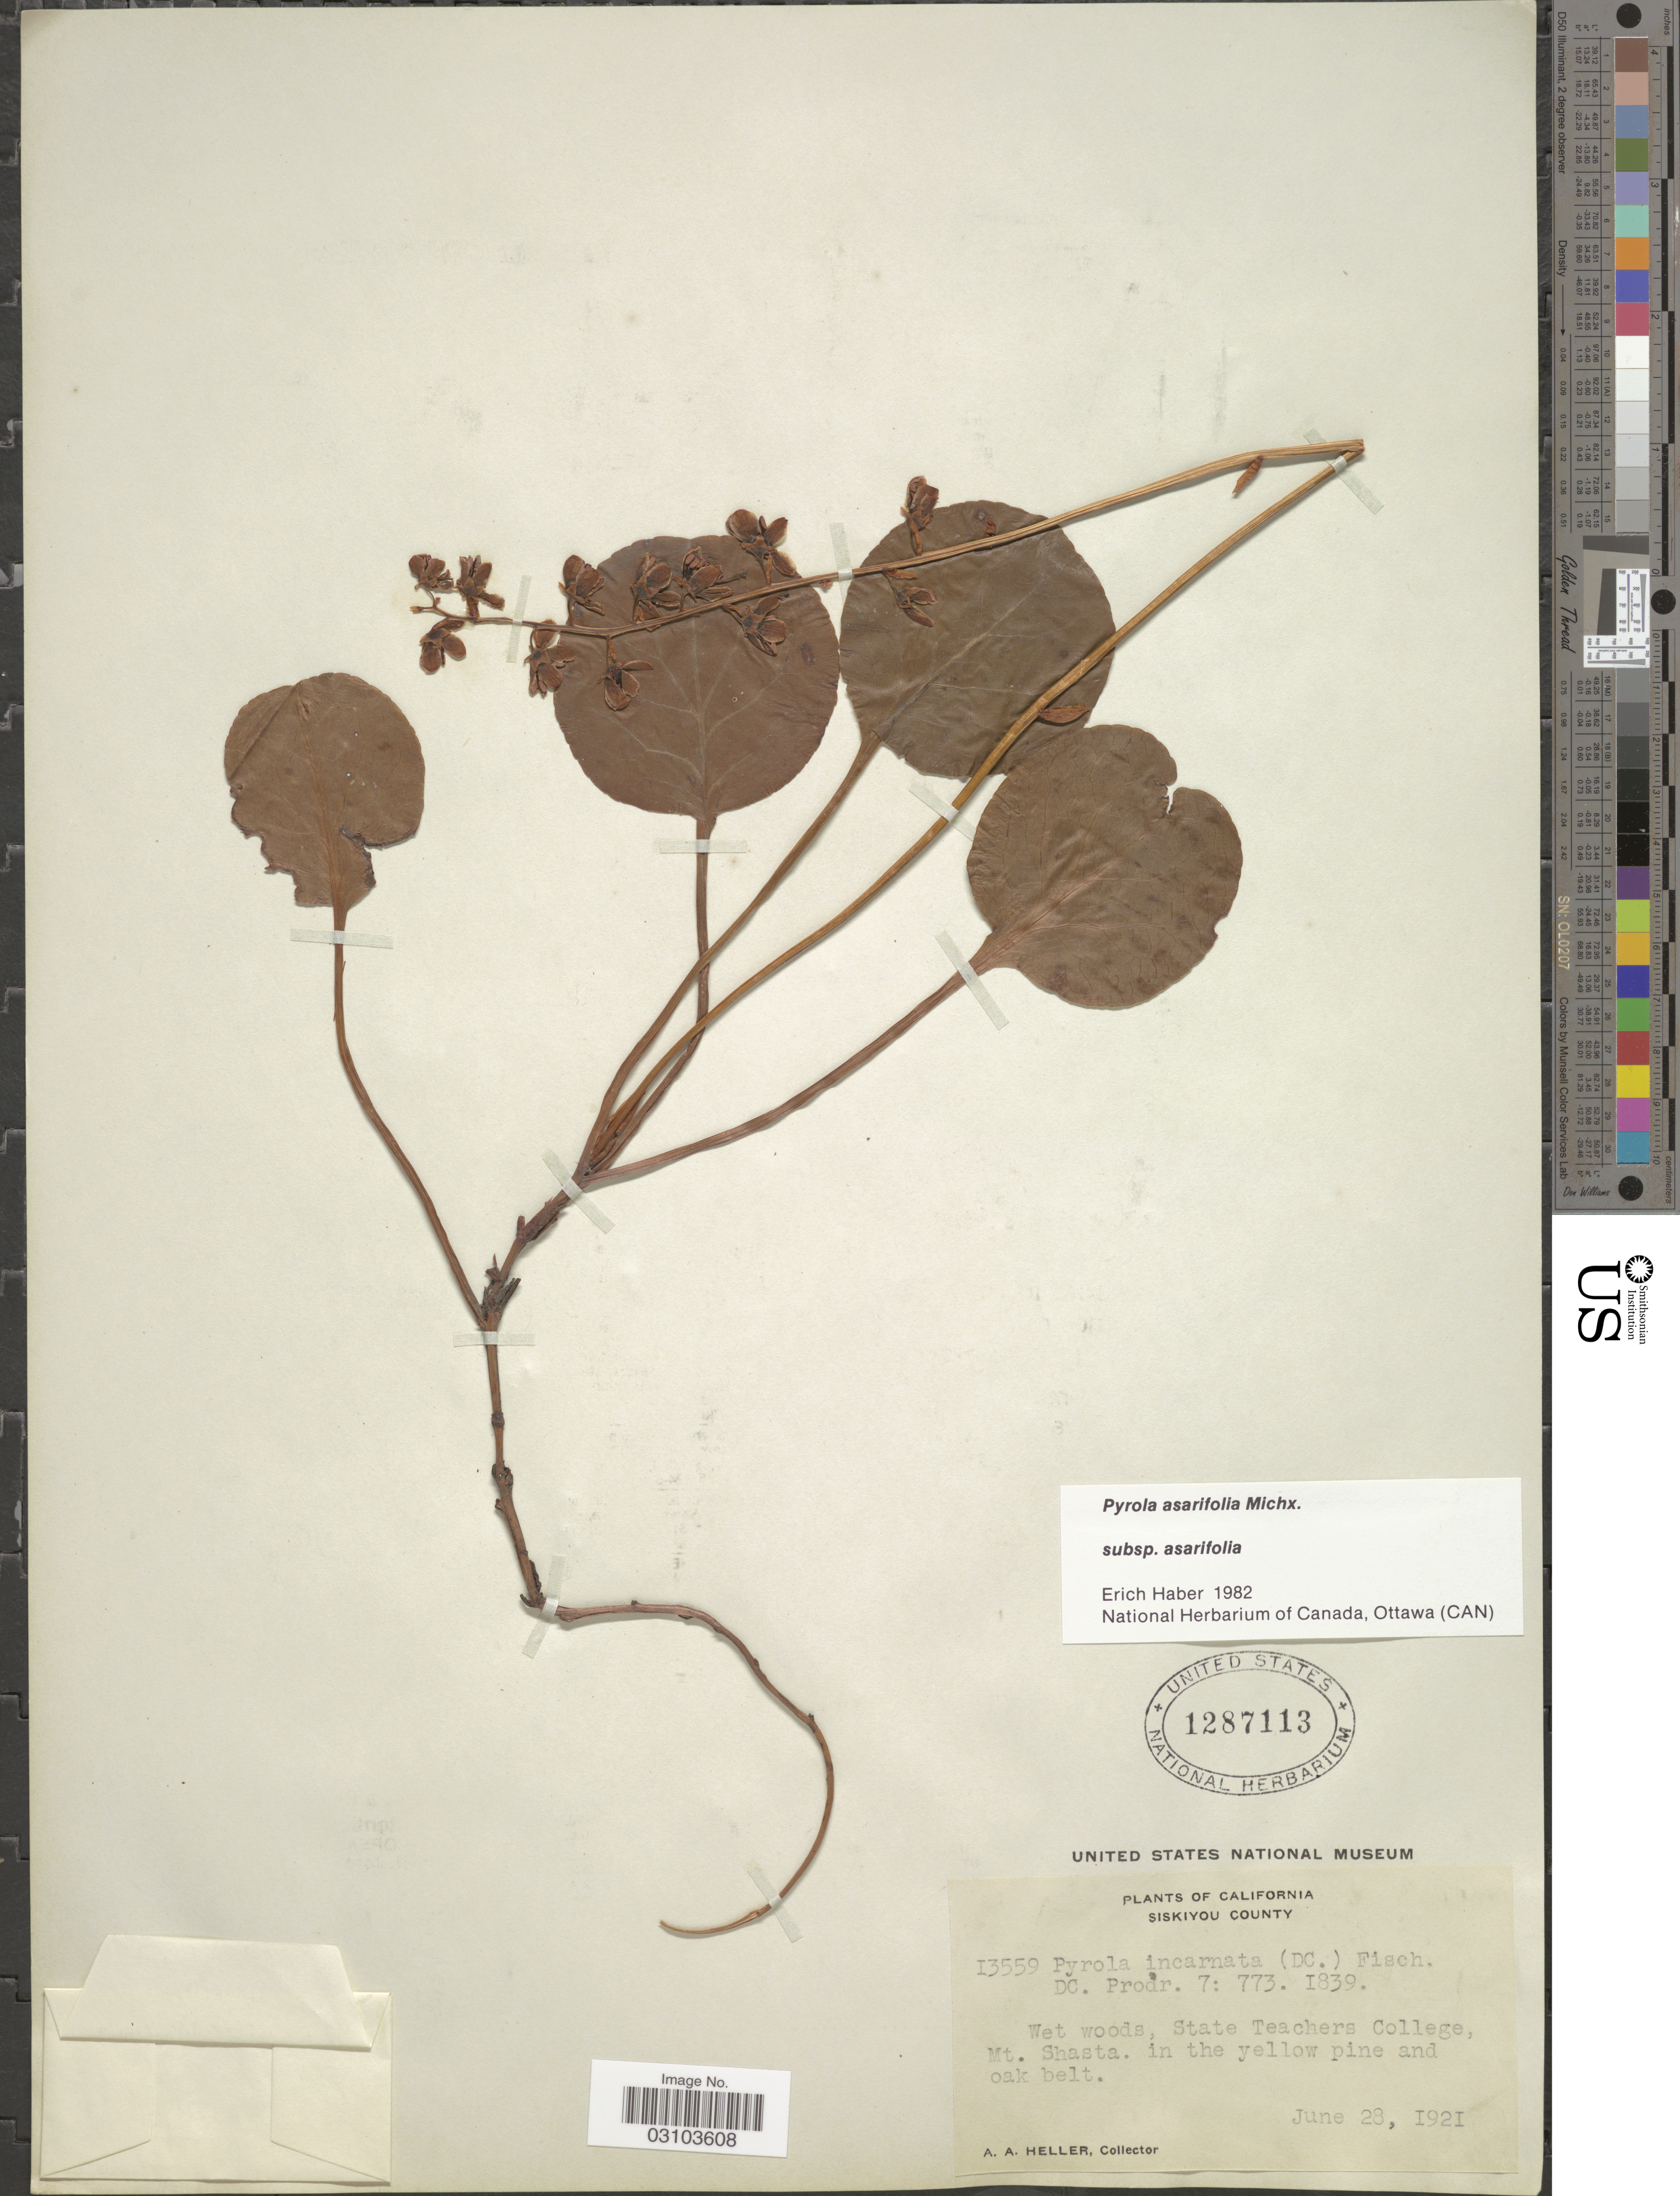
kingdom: Plantae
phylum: Tracheophyta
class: Magnoliopsida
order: Ericales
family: Ericaceae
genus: Pyrola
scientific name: Pyrola asarifolia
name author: Michx.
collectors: A. A. Heller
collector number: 13559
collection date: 1921-06-28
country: United States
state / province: California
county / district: Siskiyou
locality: Siskiyou County, Wet woods, State Teachers College, Mt. Shasta.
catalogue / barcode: US 1287113